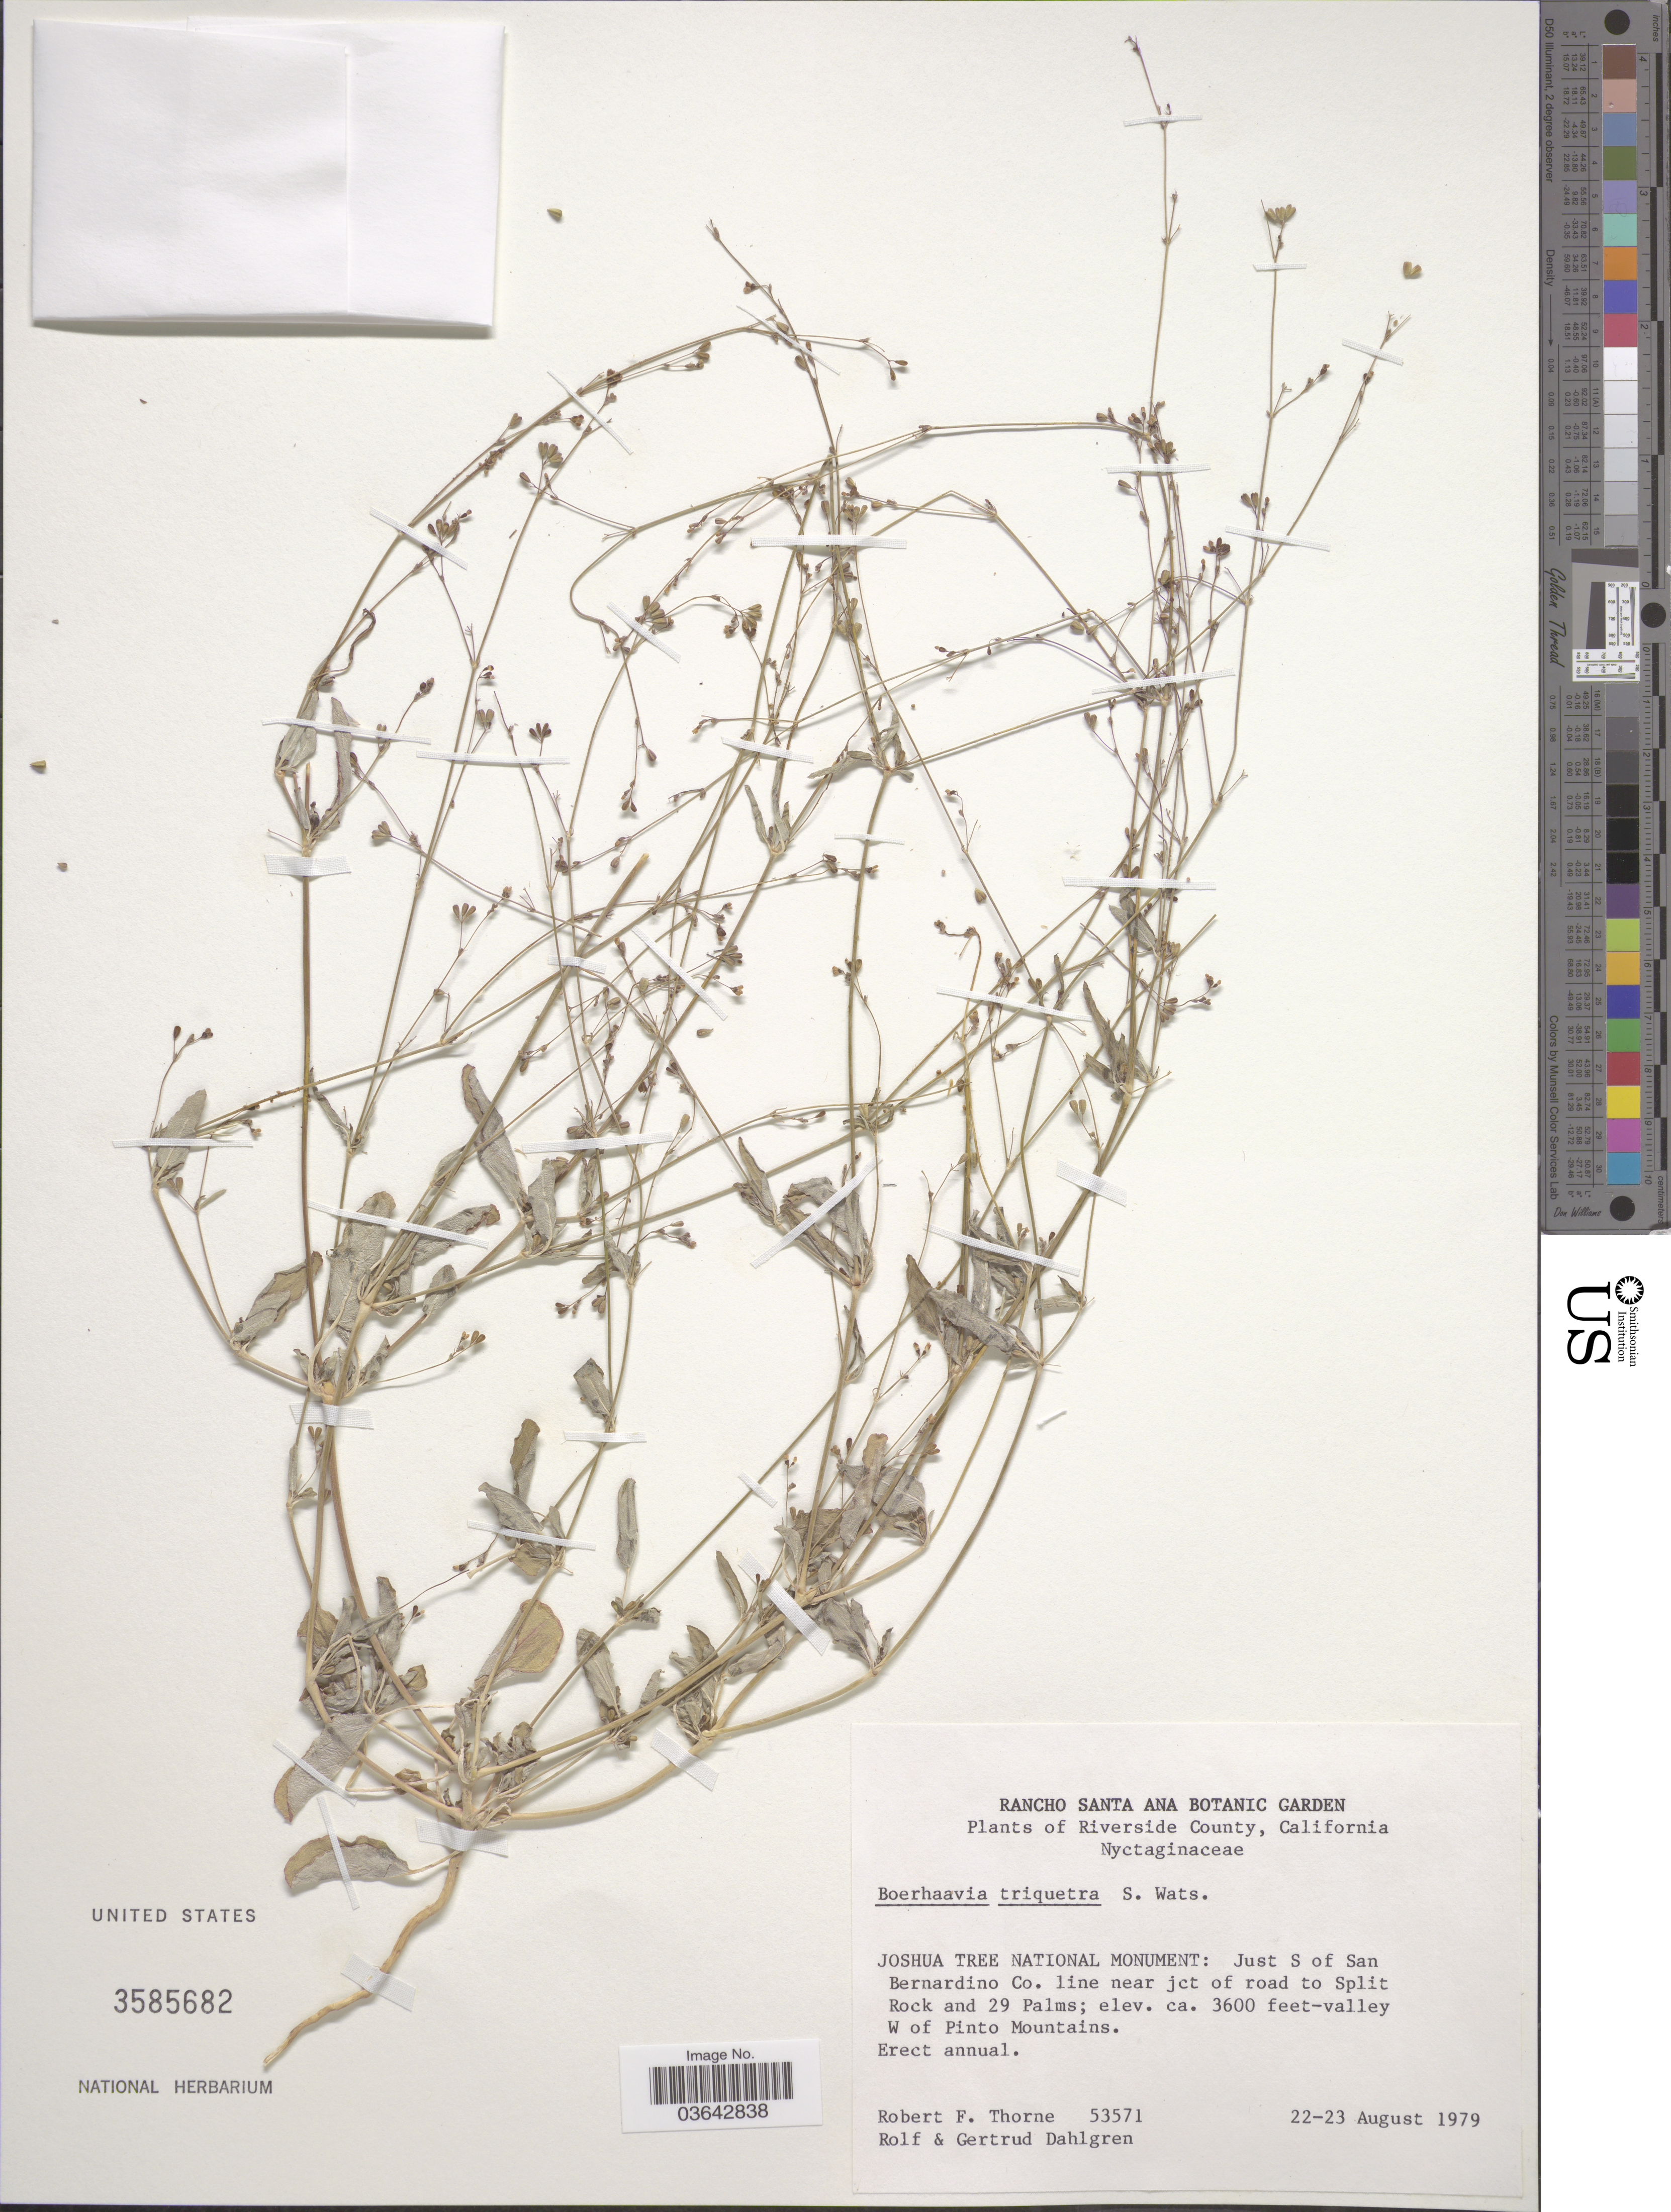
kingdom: Plantae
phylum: Tracheophyta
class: Magnoliopsida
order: Caryophyllales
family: Nyctaginaceae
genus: Boerhavia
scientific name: Boerhavia triquetra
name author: S. Watson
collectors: R. F. Thorne, R. Dahlgren & G. Dahlgren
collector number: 53571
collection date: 1979-08-22/1979-08-23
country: United States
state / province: California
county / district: Riverside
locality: Riverside County. Joshua Tree National Monument: Just S of San Bernardino Co. line near jct of road to Split Rock and 29 Palms; W of Pinto Mountains.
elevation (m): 1097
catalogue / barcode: US 3585682